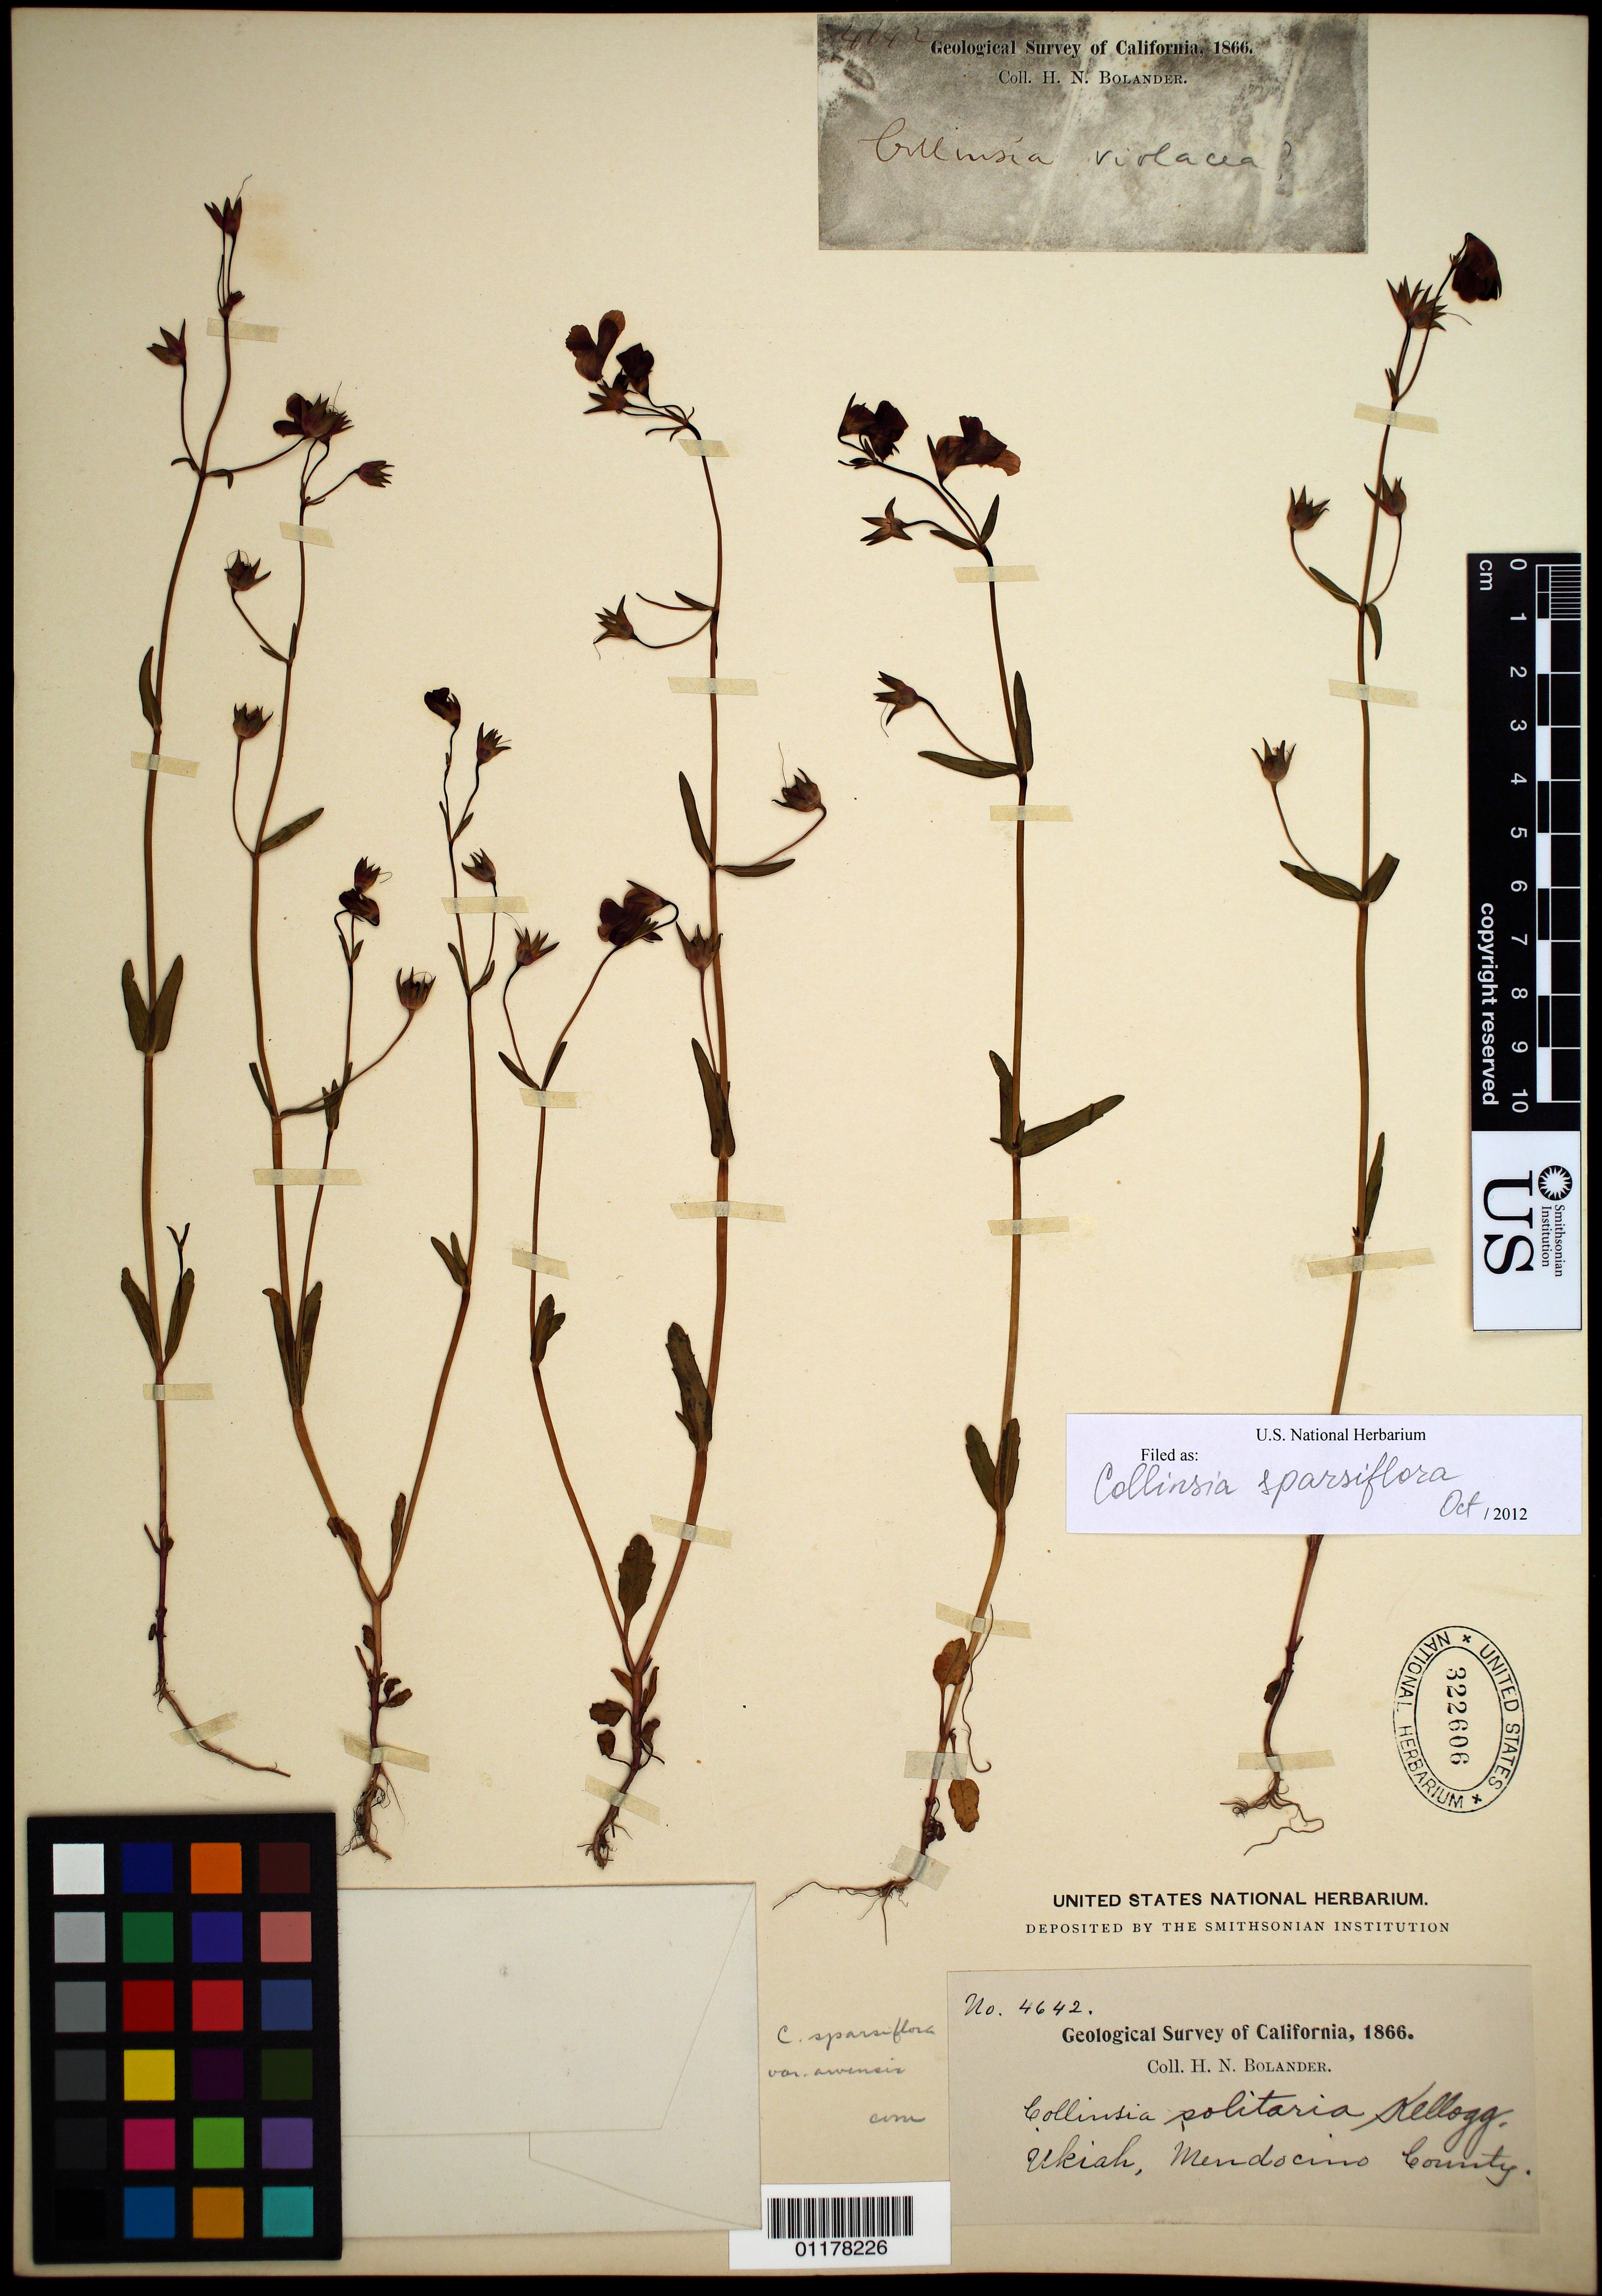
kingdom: Plantae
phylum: Tracheophyta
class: Magnoliopsida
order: Lamiales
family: Plantaginaceae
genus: Collinsia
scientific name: Collinsia sparsiflora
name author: Fisch. & C.A. Mey.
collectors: H. Bolander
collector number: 4642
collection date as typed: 1866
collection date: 1866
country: United States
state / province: California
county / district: Mendocino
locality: Ukiah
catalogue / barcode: US 322606